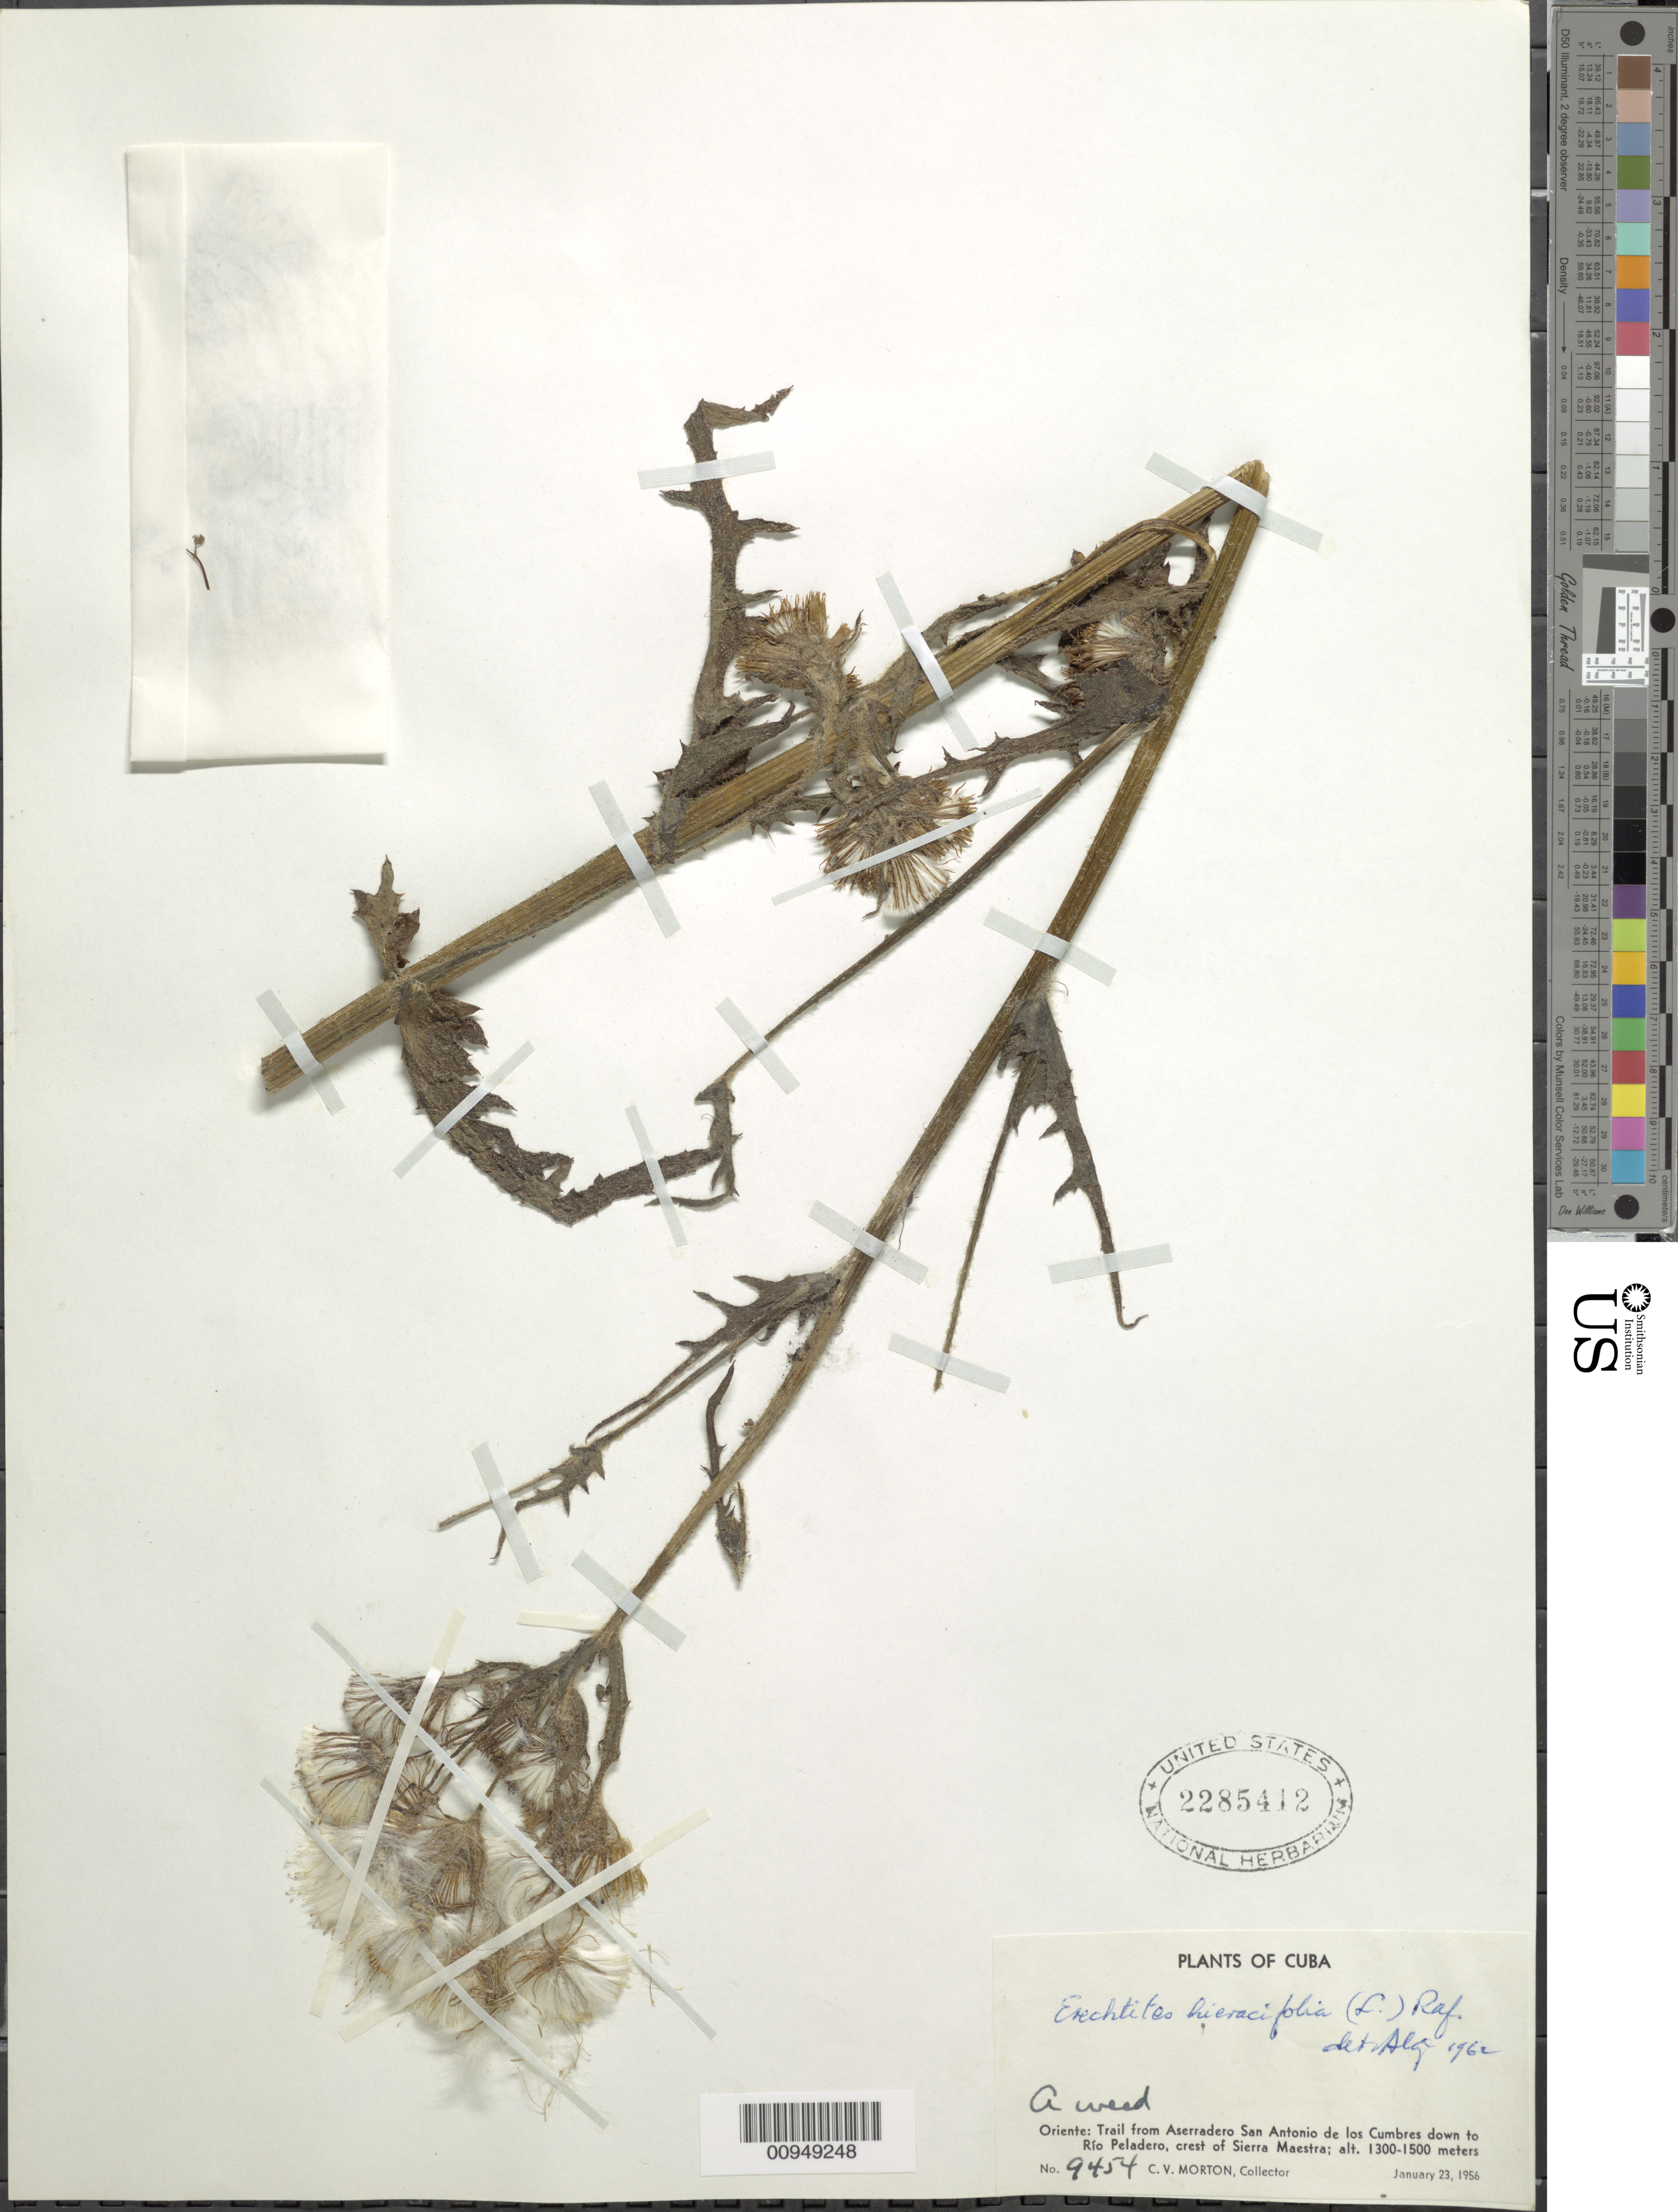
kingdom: Plantae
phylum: Tracheophyta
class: Magnoliopsida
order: Asterales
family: Asteraceae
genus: Erechtites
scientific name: Erechtites hieraciifolius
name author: (L.) Raf. ex DC.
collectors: C. V. Morton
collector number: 9454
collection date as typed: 23 Jan 1956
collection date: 1956-01-23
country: Cuba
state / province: Oriente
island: Cuba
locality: Trail from Aserradero San Antonio de los Cumbres down to Río Peladero, crest of Sierra Maestra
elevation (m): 1300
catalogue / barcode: US 2285412